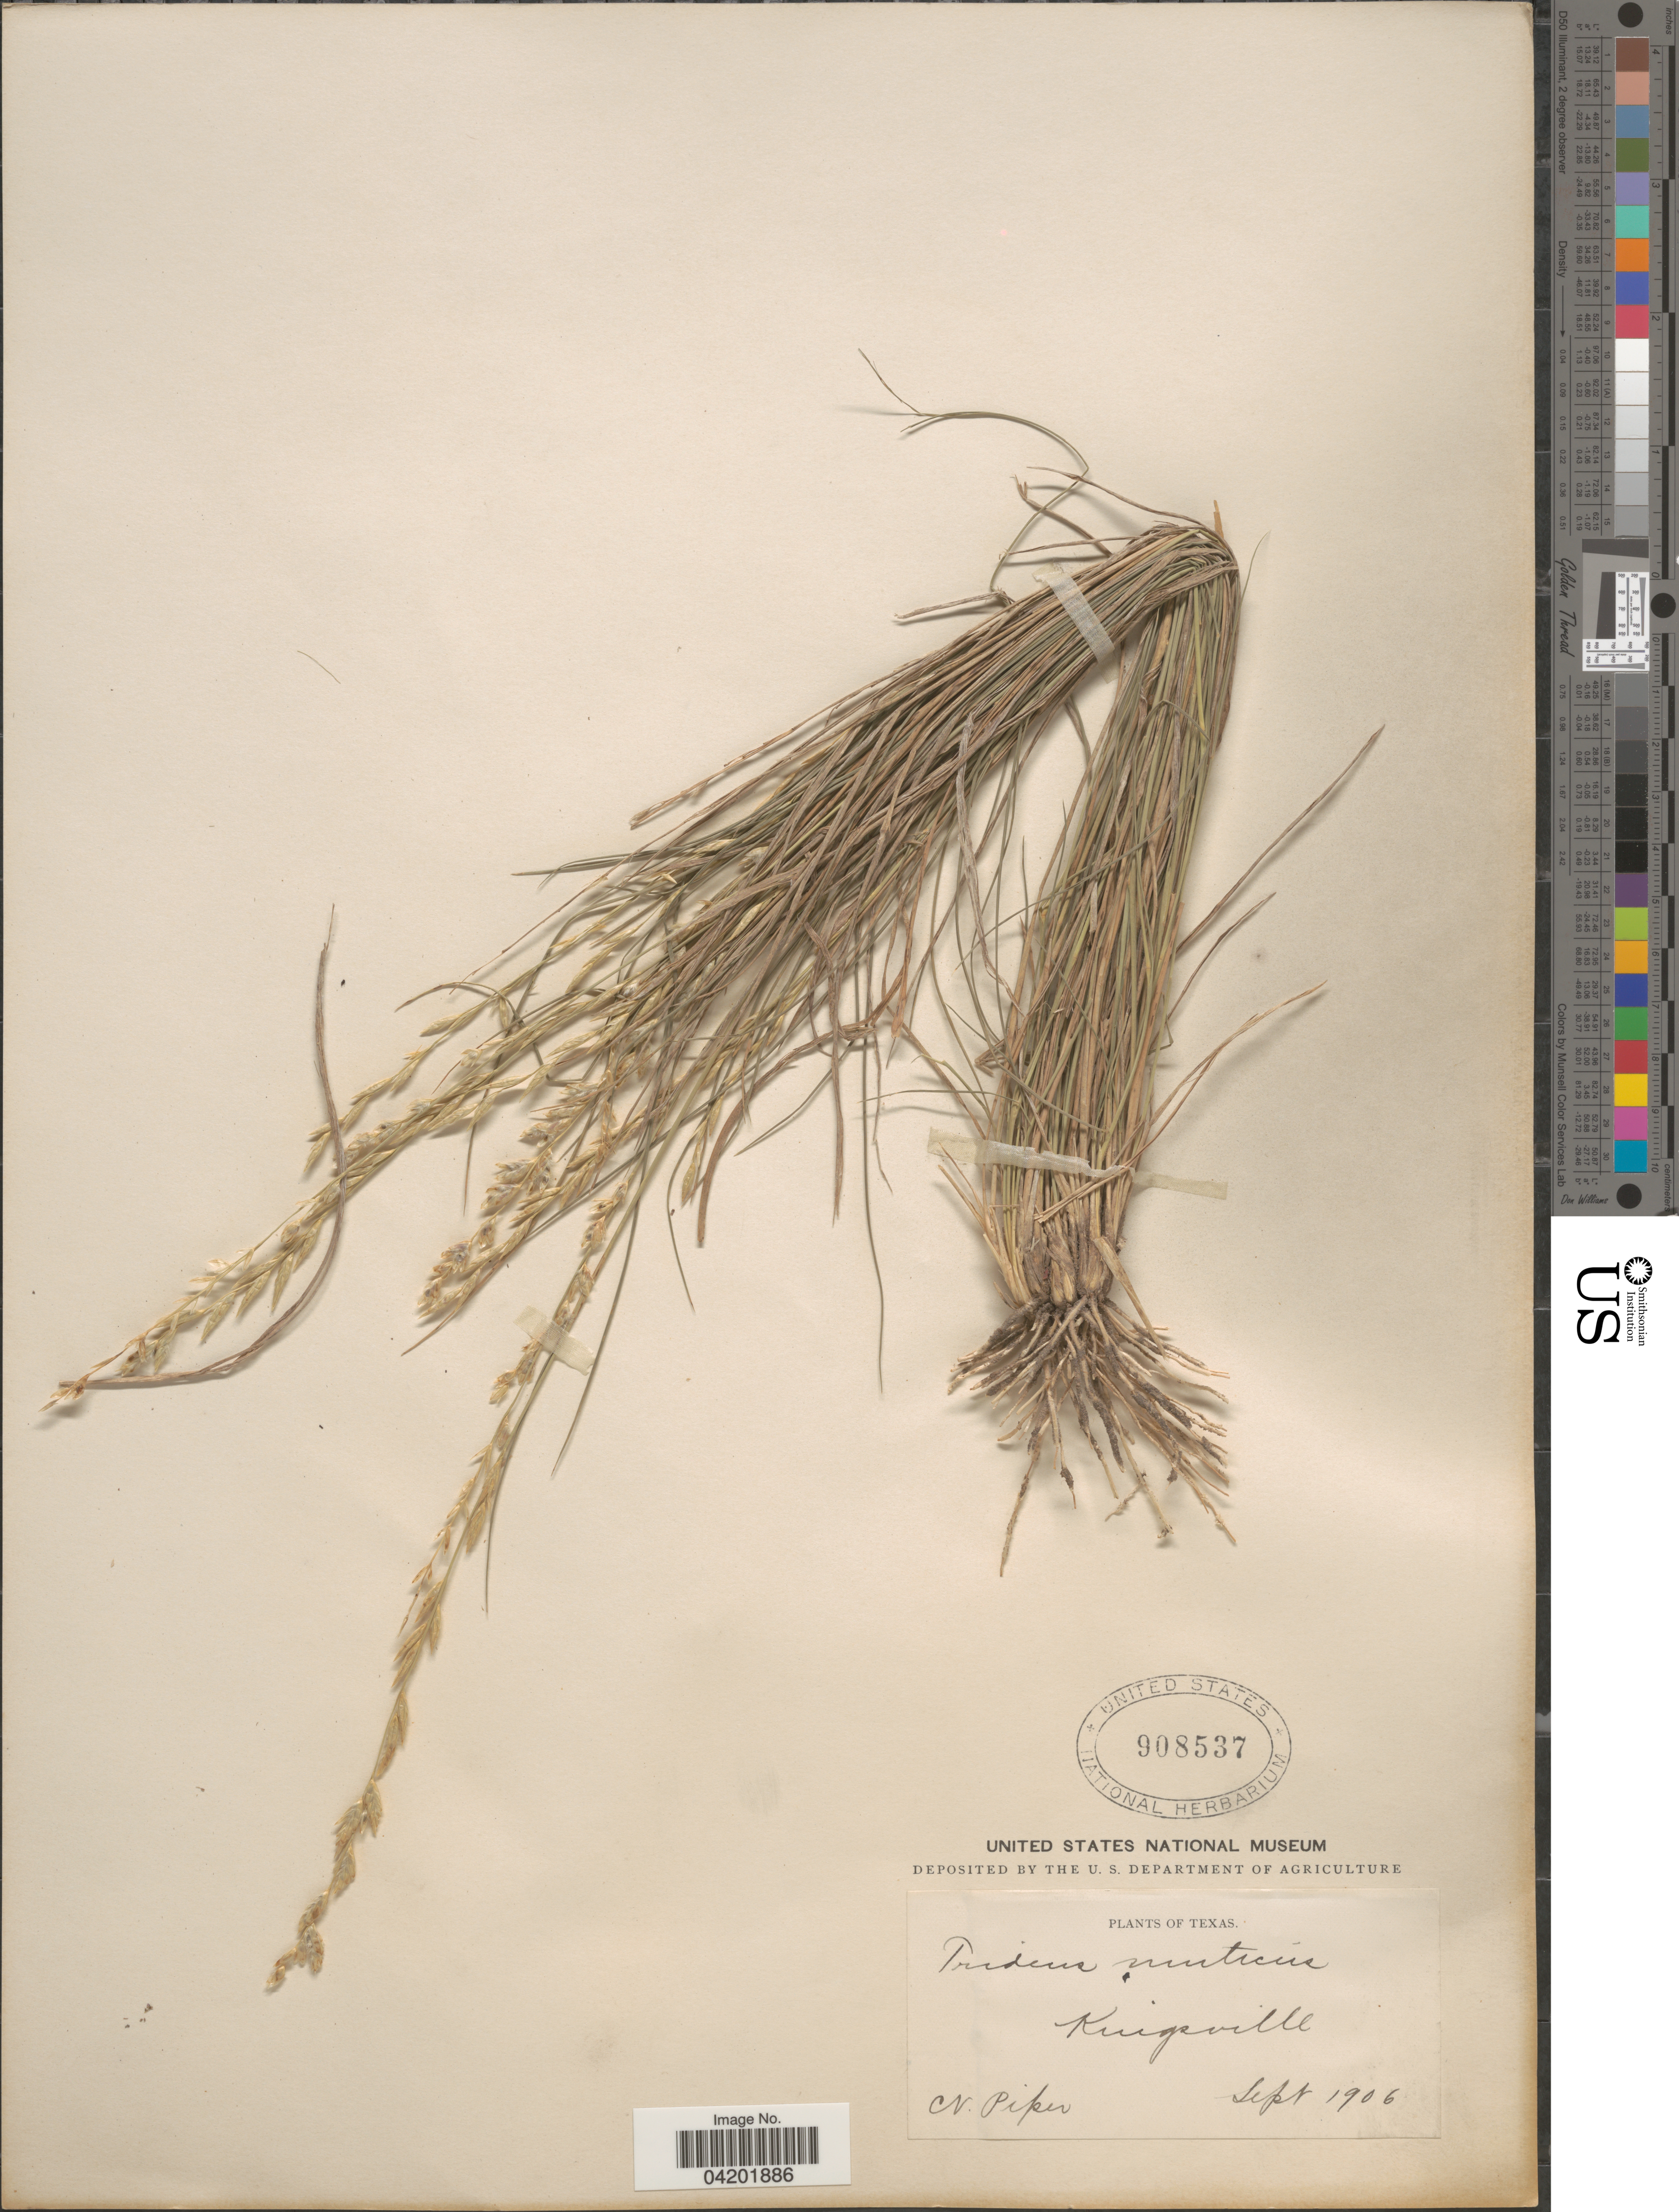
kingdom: Plantae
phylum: Tracheophyta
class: Liliopsida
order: Poales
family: Poaceae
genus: Tridentopsis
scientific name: Tridentopsis mutica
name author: (Torr.) P.M. Peterson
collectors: C. V. Piper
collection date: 1906-09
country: United States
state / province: Texas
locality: Kingsville.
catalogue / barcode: US 908537